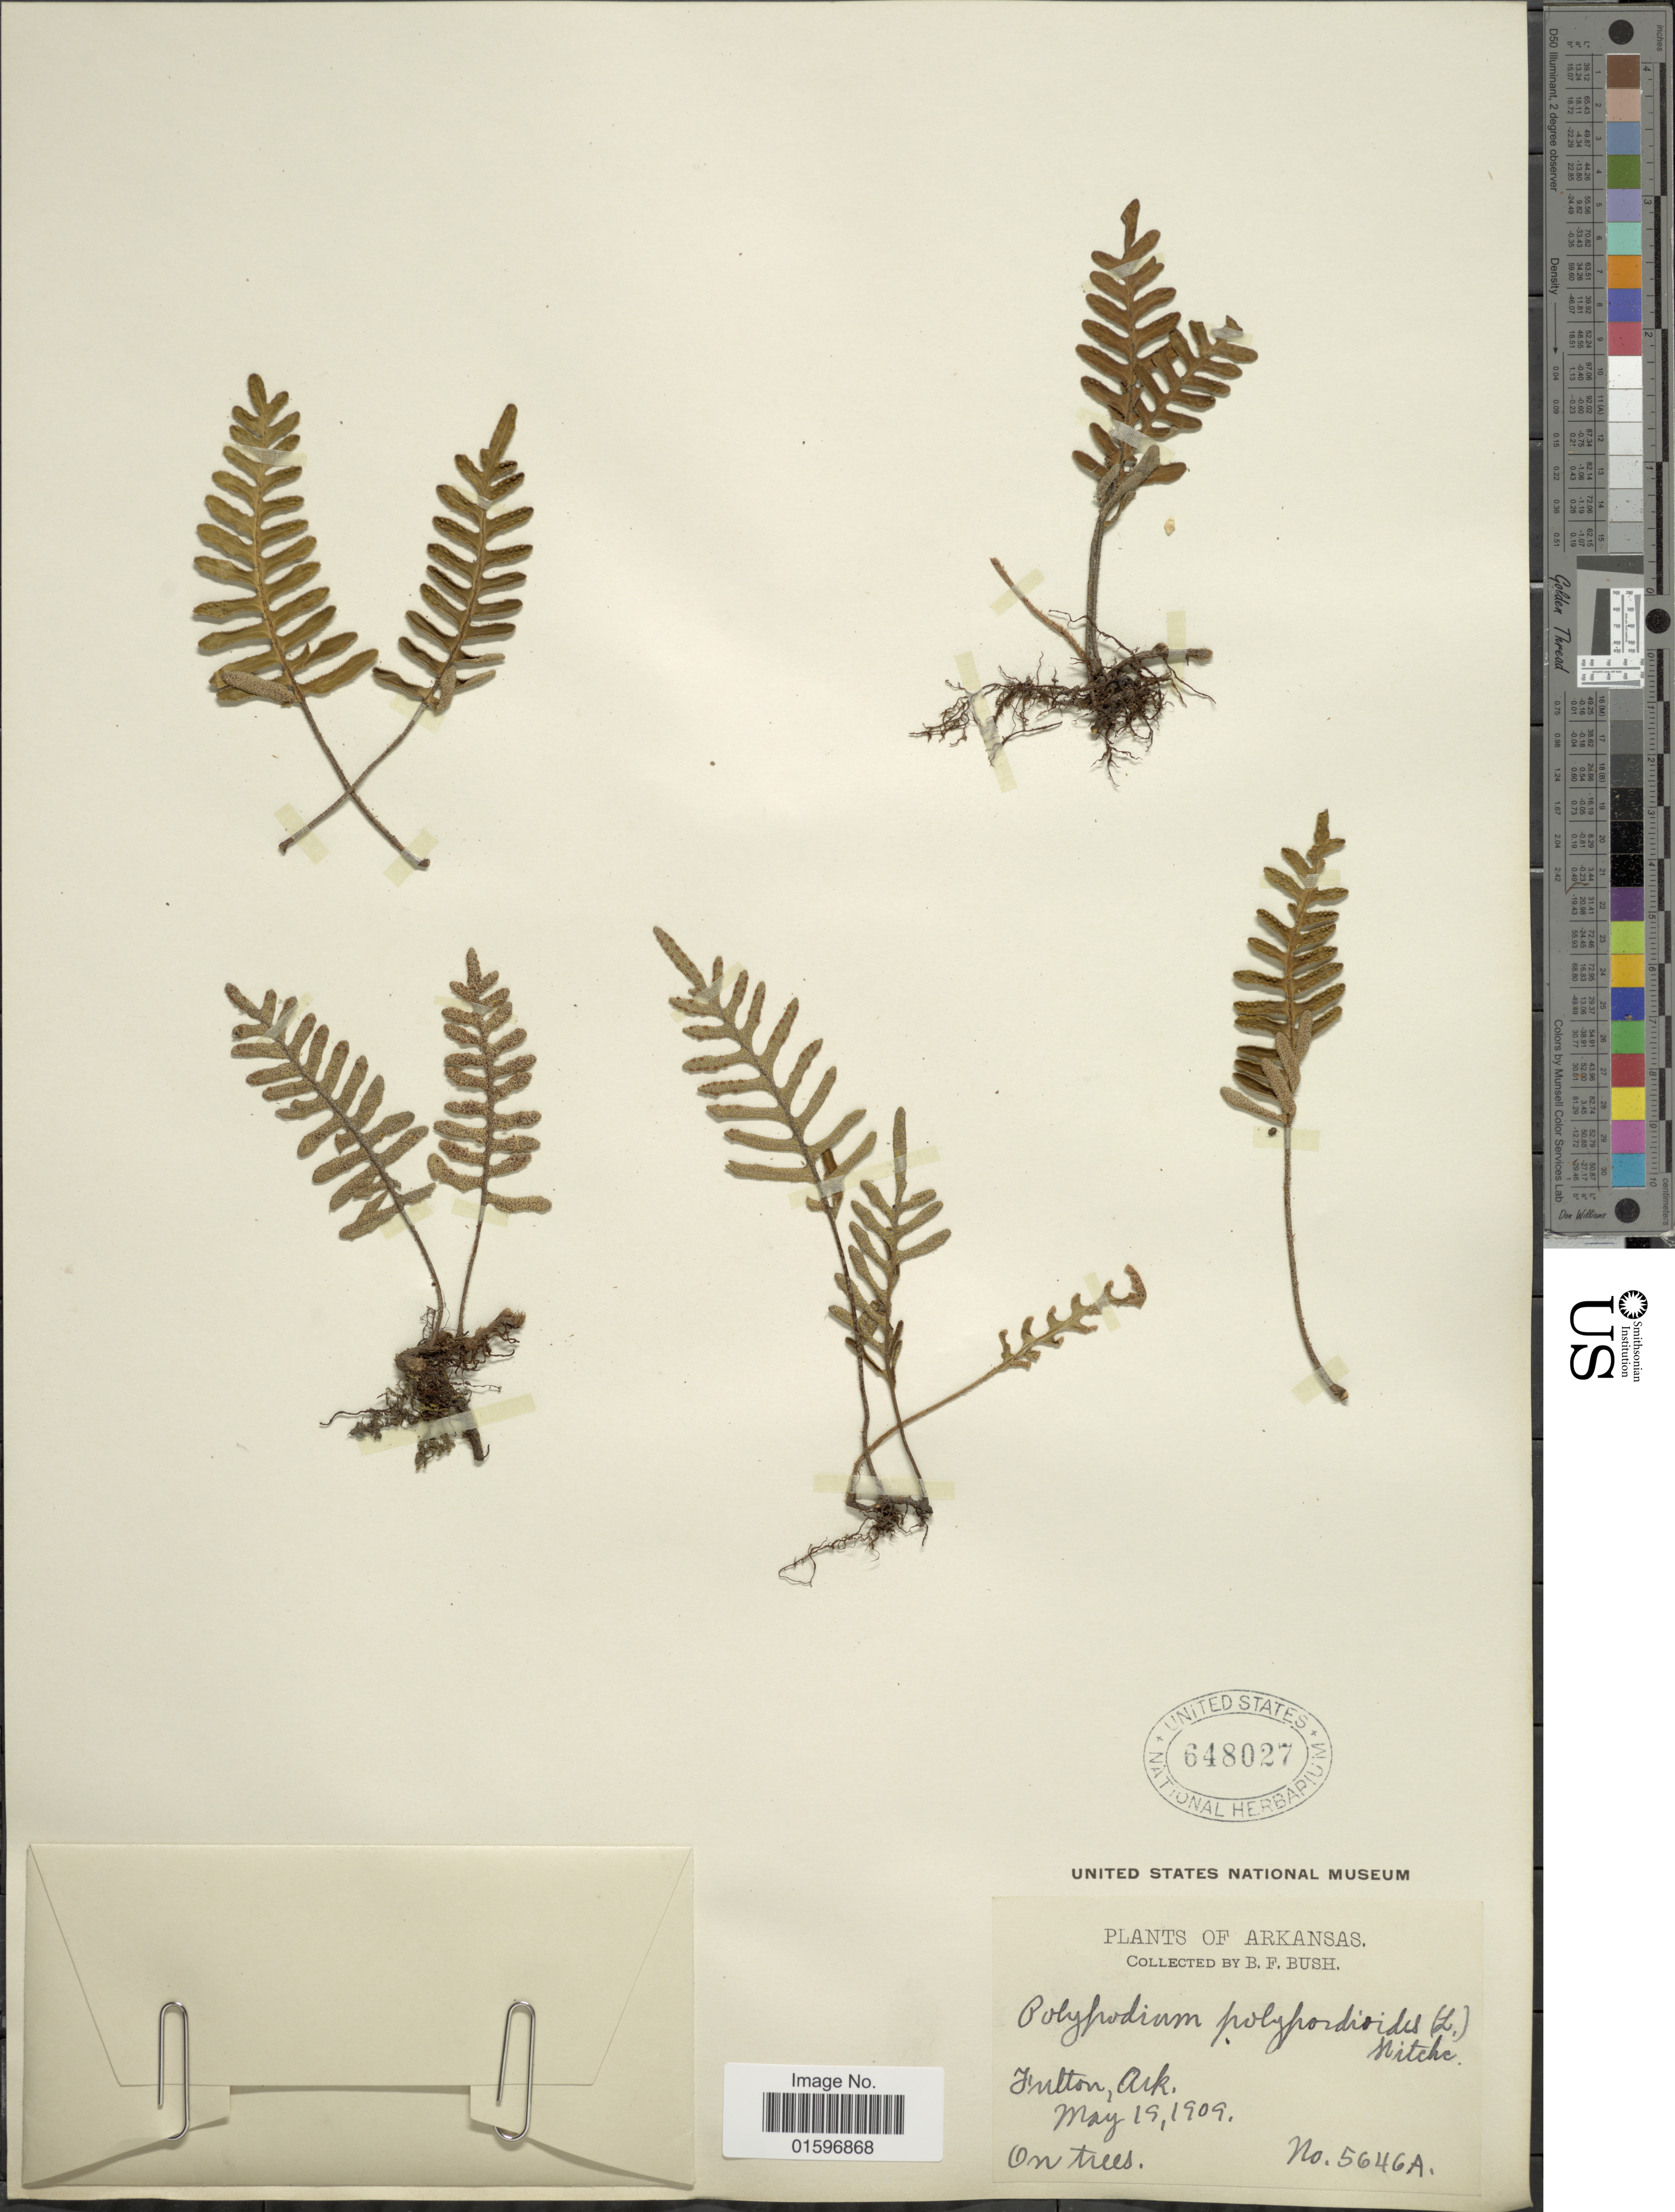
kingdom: Plantae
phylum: Tracheophyta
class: Polypodiopsida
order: Polypodiales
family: Polypodiaceae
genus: Pleopeltis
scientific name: Pleopeltis polypodioides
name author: (L.) E.G. Andrews & Windham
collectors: B. F. Bush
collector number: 5646A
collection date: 1909-05-19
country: United States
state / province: Arkansas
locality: Fulton.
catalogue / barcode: US 648027